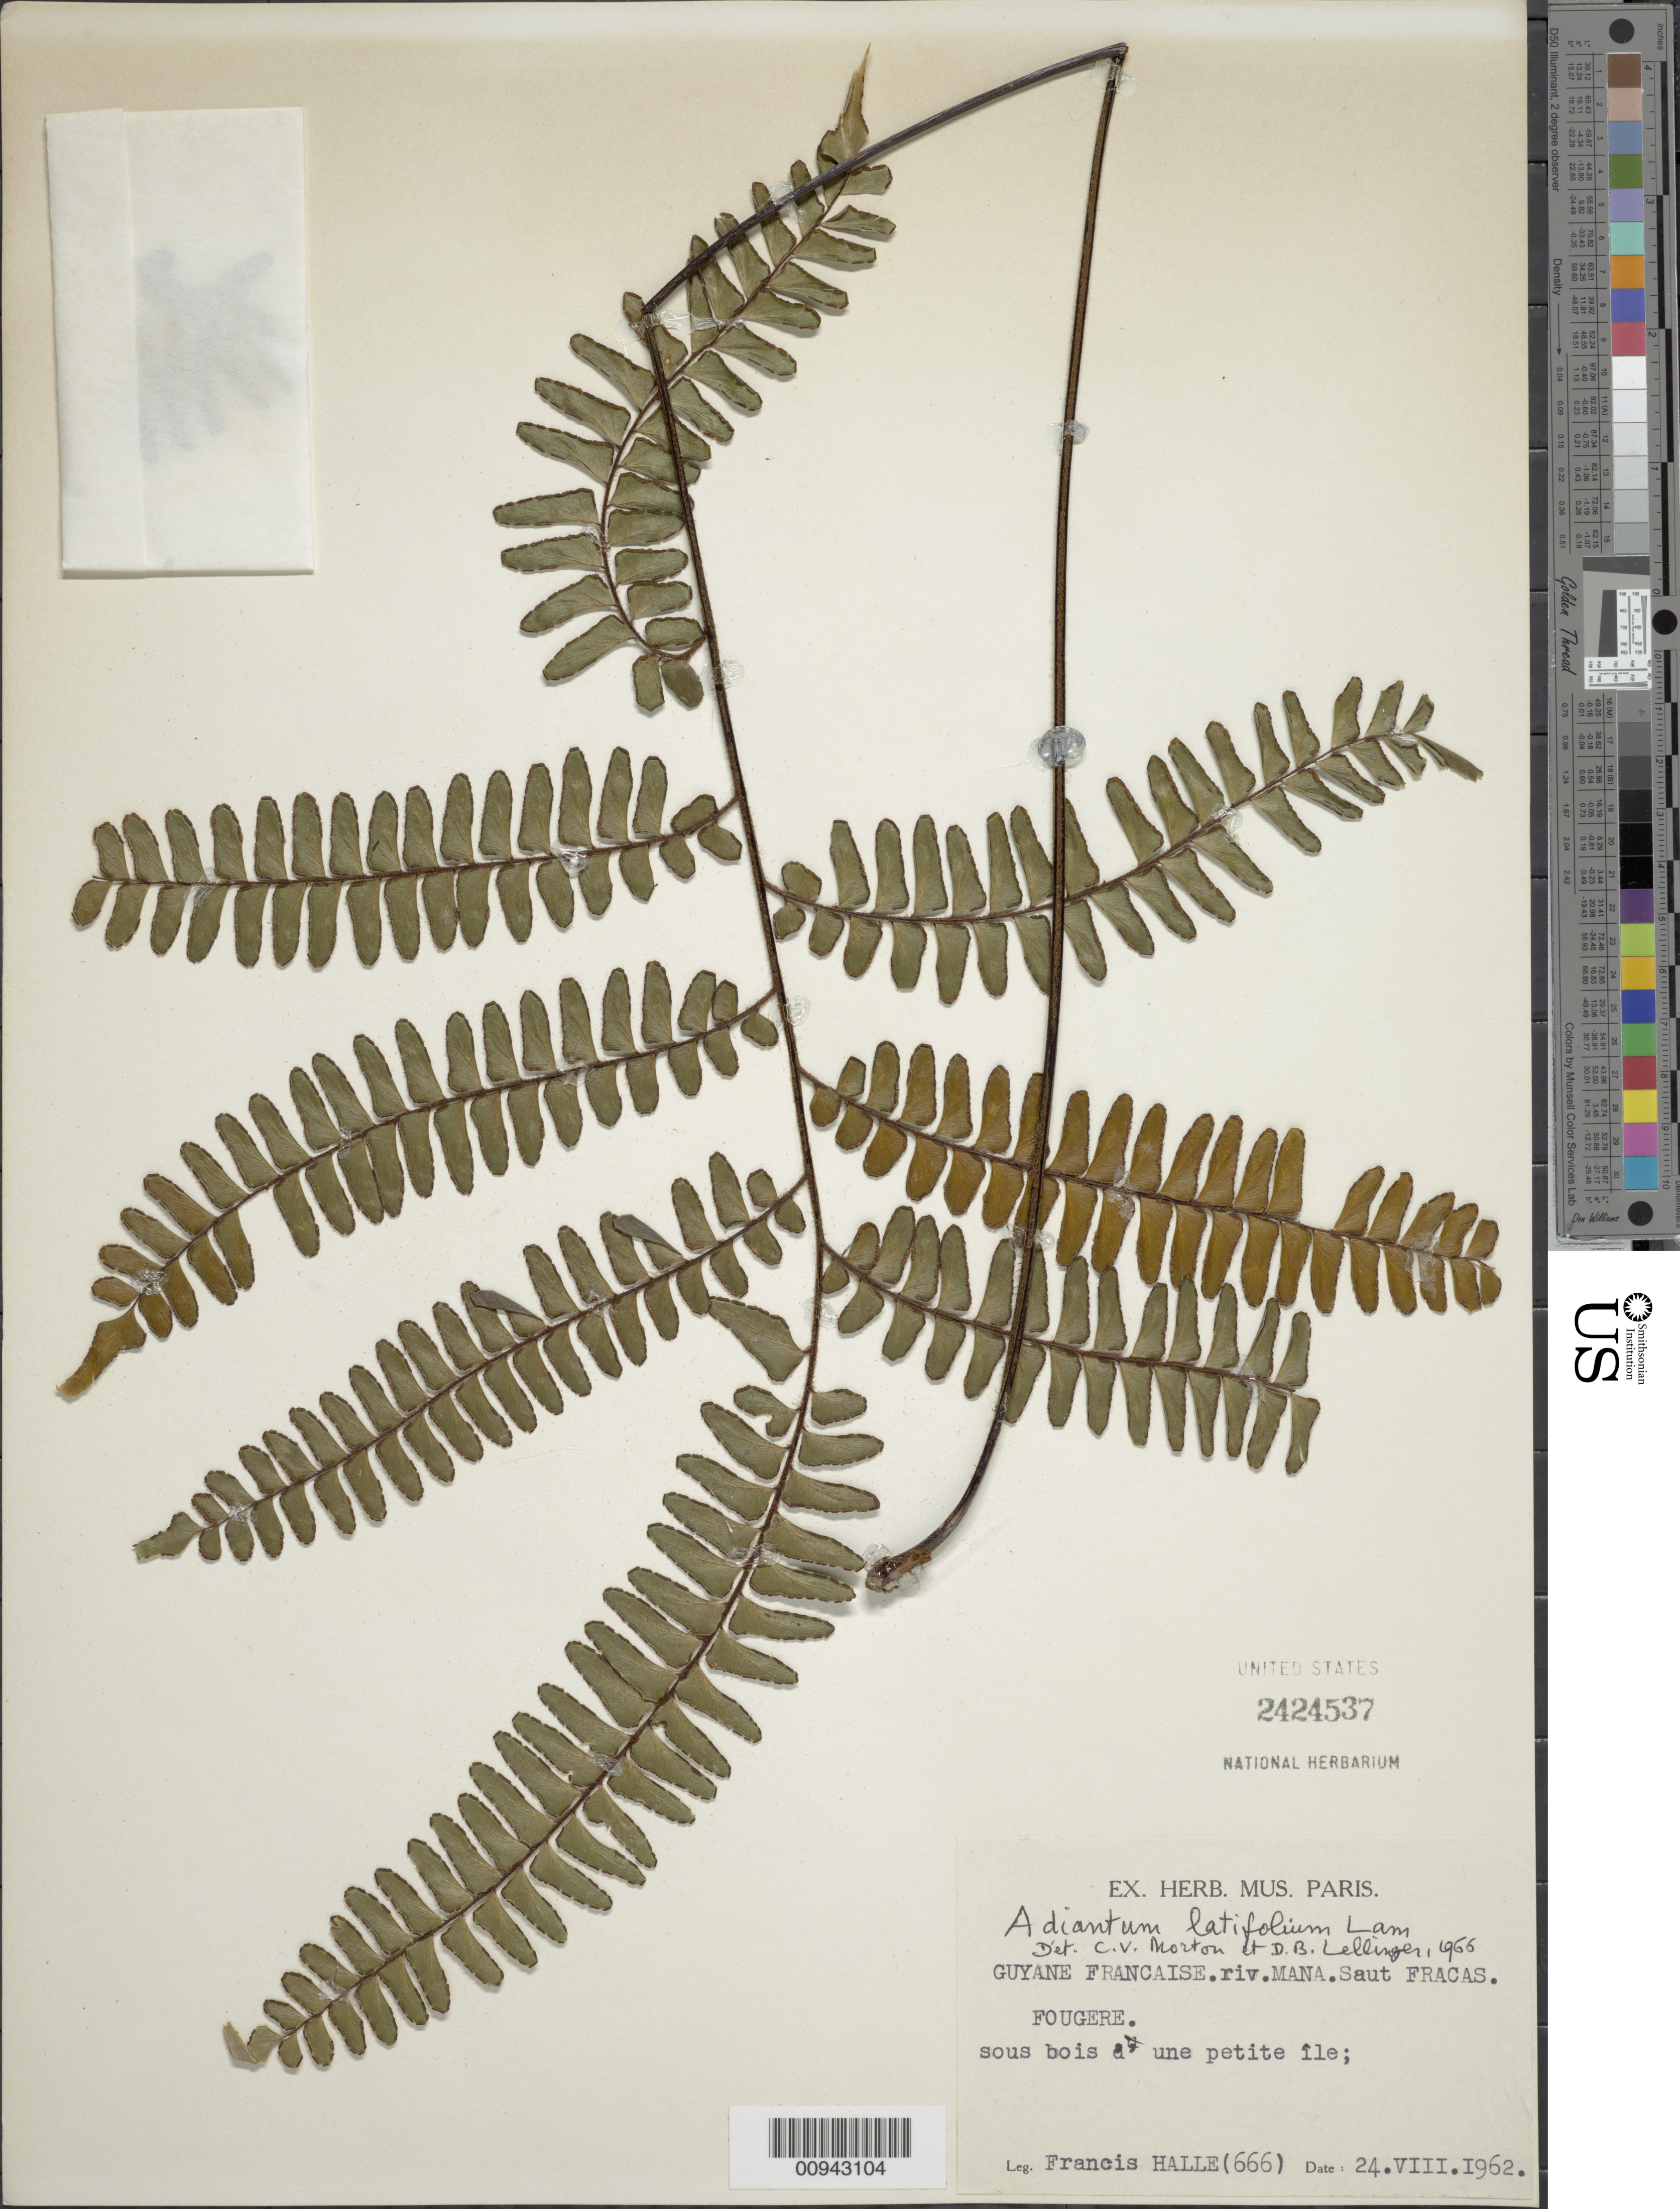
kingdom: Plantae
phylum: Tracheophyta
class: Polypodiopsida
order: Polypodiales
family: Pteridaceae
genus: Adiantum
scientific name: Adiantum latifolium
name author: Lam.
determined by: Morton, C. V.; Lellinger, D. B.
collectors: F. Hallé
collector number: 666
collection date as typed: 24-Aug-62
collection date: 1962-08-24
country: French Guiana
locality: Rivière Mana, Saut Fracas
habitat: Sous bois a une petite ile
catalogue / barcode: US 2424537